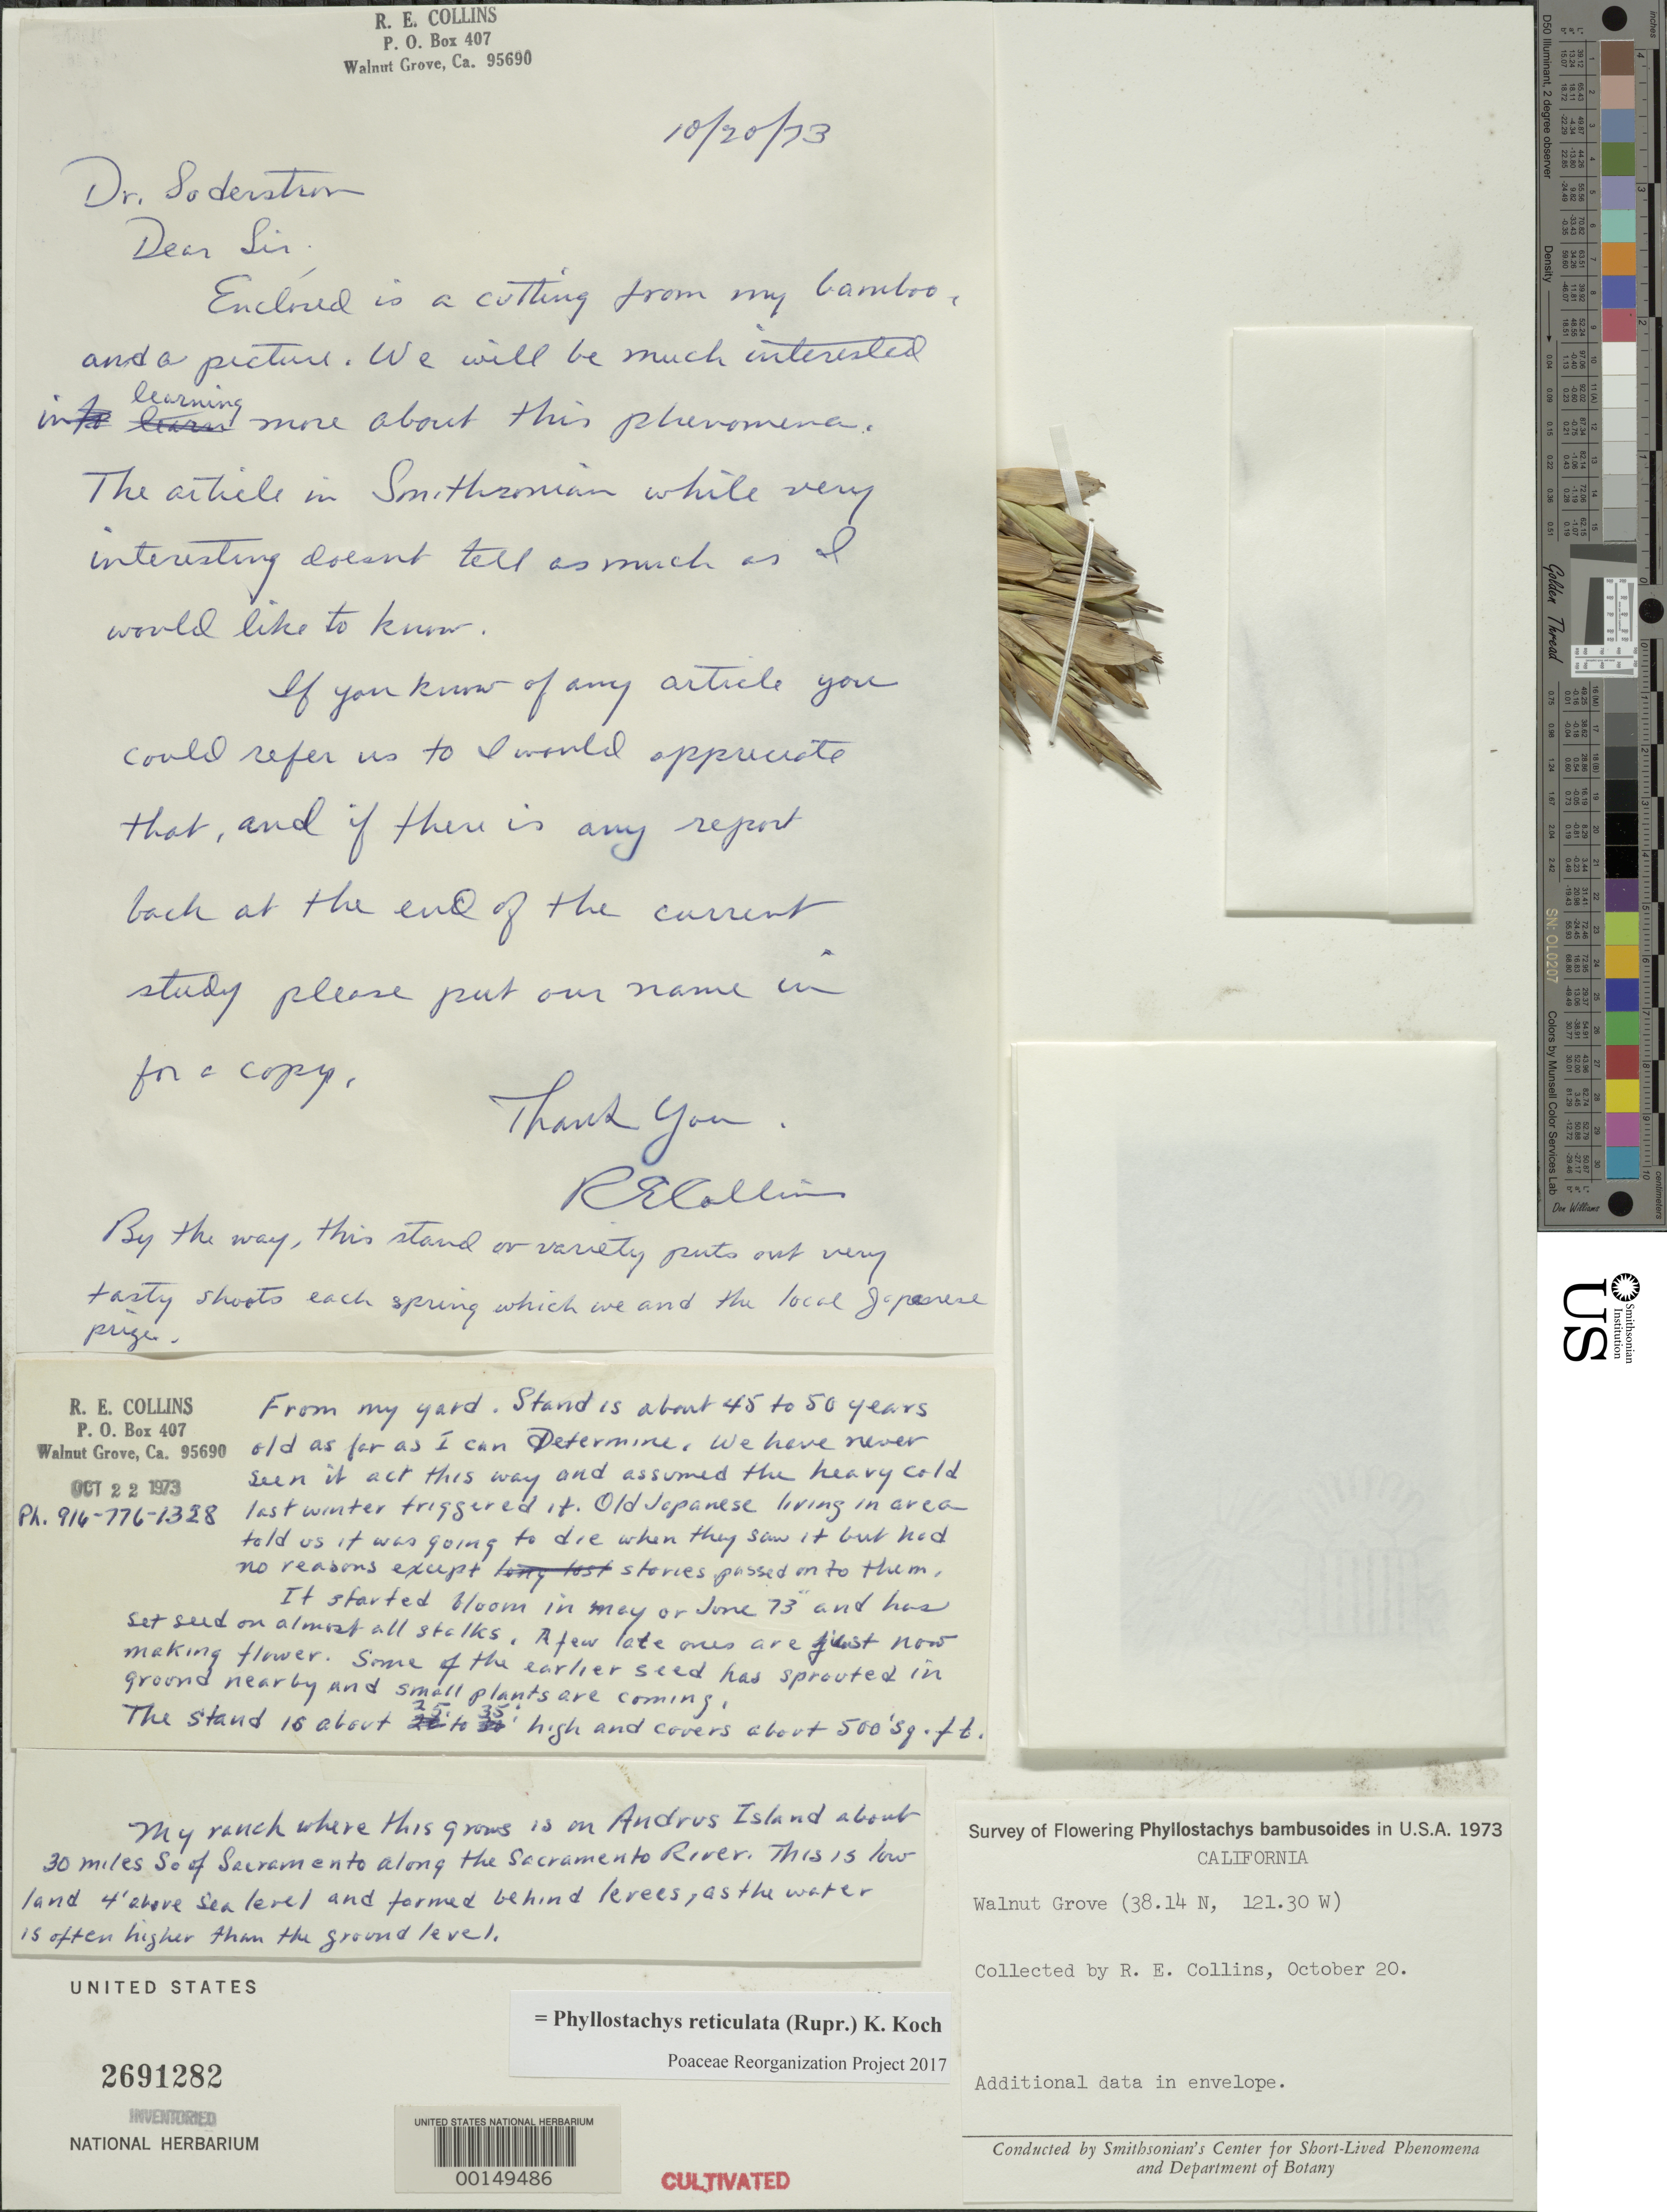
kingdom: Plantae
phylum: Tracheophyta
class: Liliopsida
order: Poales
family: Poaceae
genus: Phyllostachys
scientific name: Phyllostachys reticulata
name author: (Rupr.) K. Koch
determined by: Poaceae Reorganization Project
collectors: R. Collins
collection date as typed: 20 Oct 1973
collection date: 1973-10-20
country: United States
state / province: California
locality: Walnut grove, lat. 38.14n: long. 121.30w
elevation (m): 1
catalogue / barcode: US 2691282